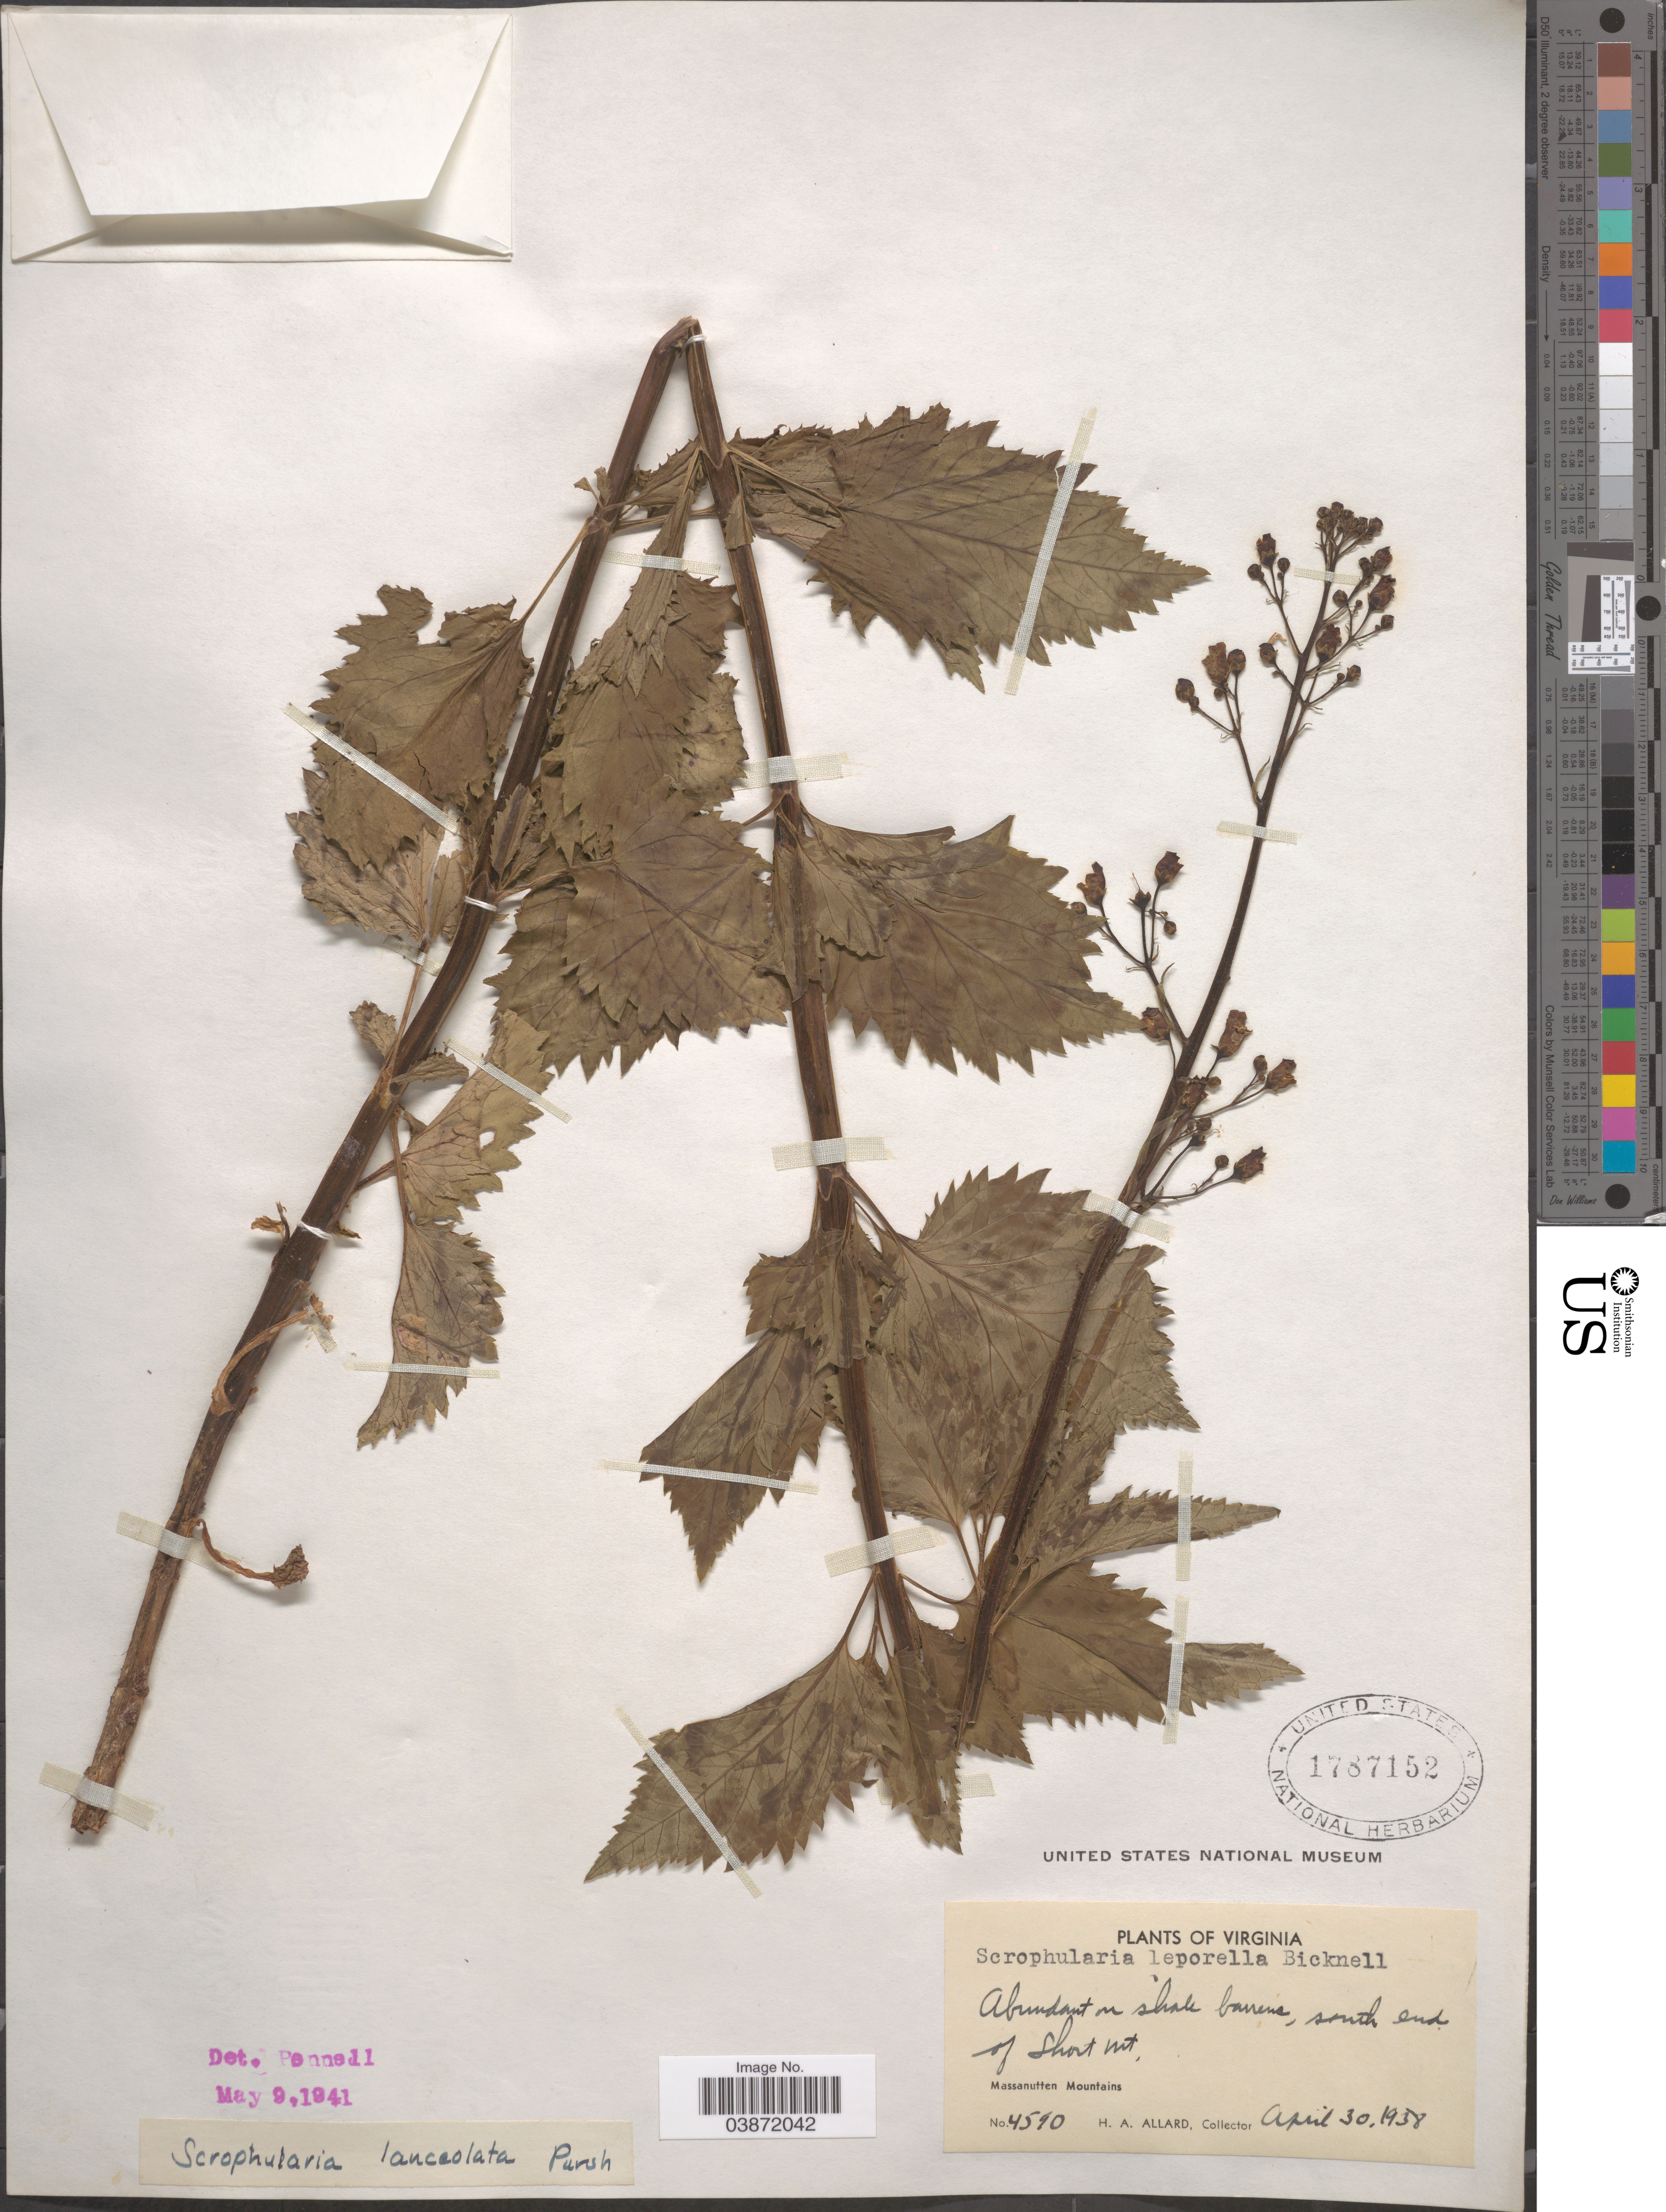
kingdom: Plantae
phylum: Tracheophyta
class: Magnoliopsida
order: Lamiales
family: Scrophulariaceae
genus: Scrophularia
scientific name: Scrophularia lanceolata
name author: Pursh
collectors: H. A. Allard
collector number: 4590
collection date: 1958-04-30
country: United States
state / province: Virginia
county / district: Shenandoah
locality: South end of Short Mt. Massanutten Mountains.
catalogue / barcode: US 1787152